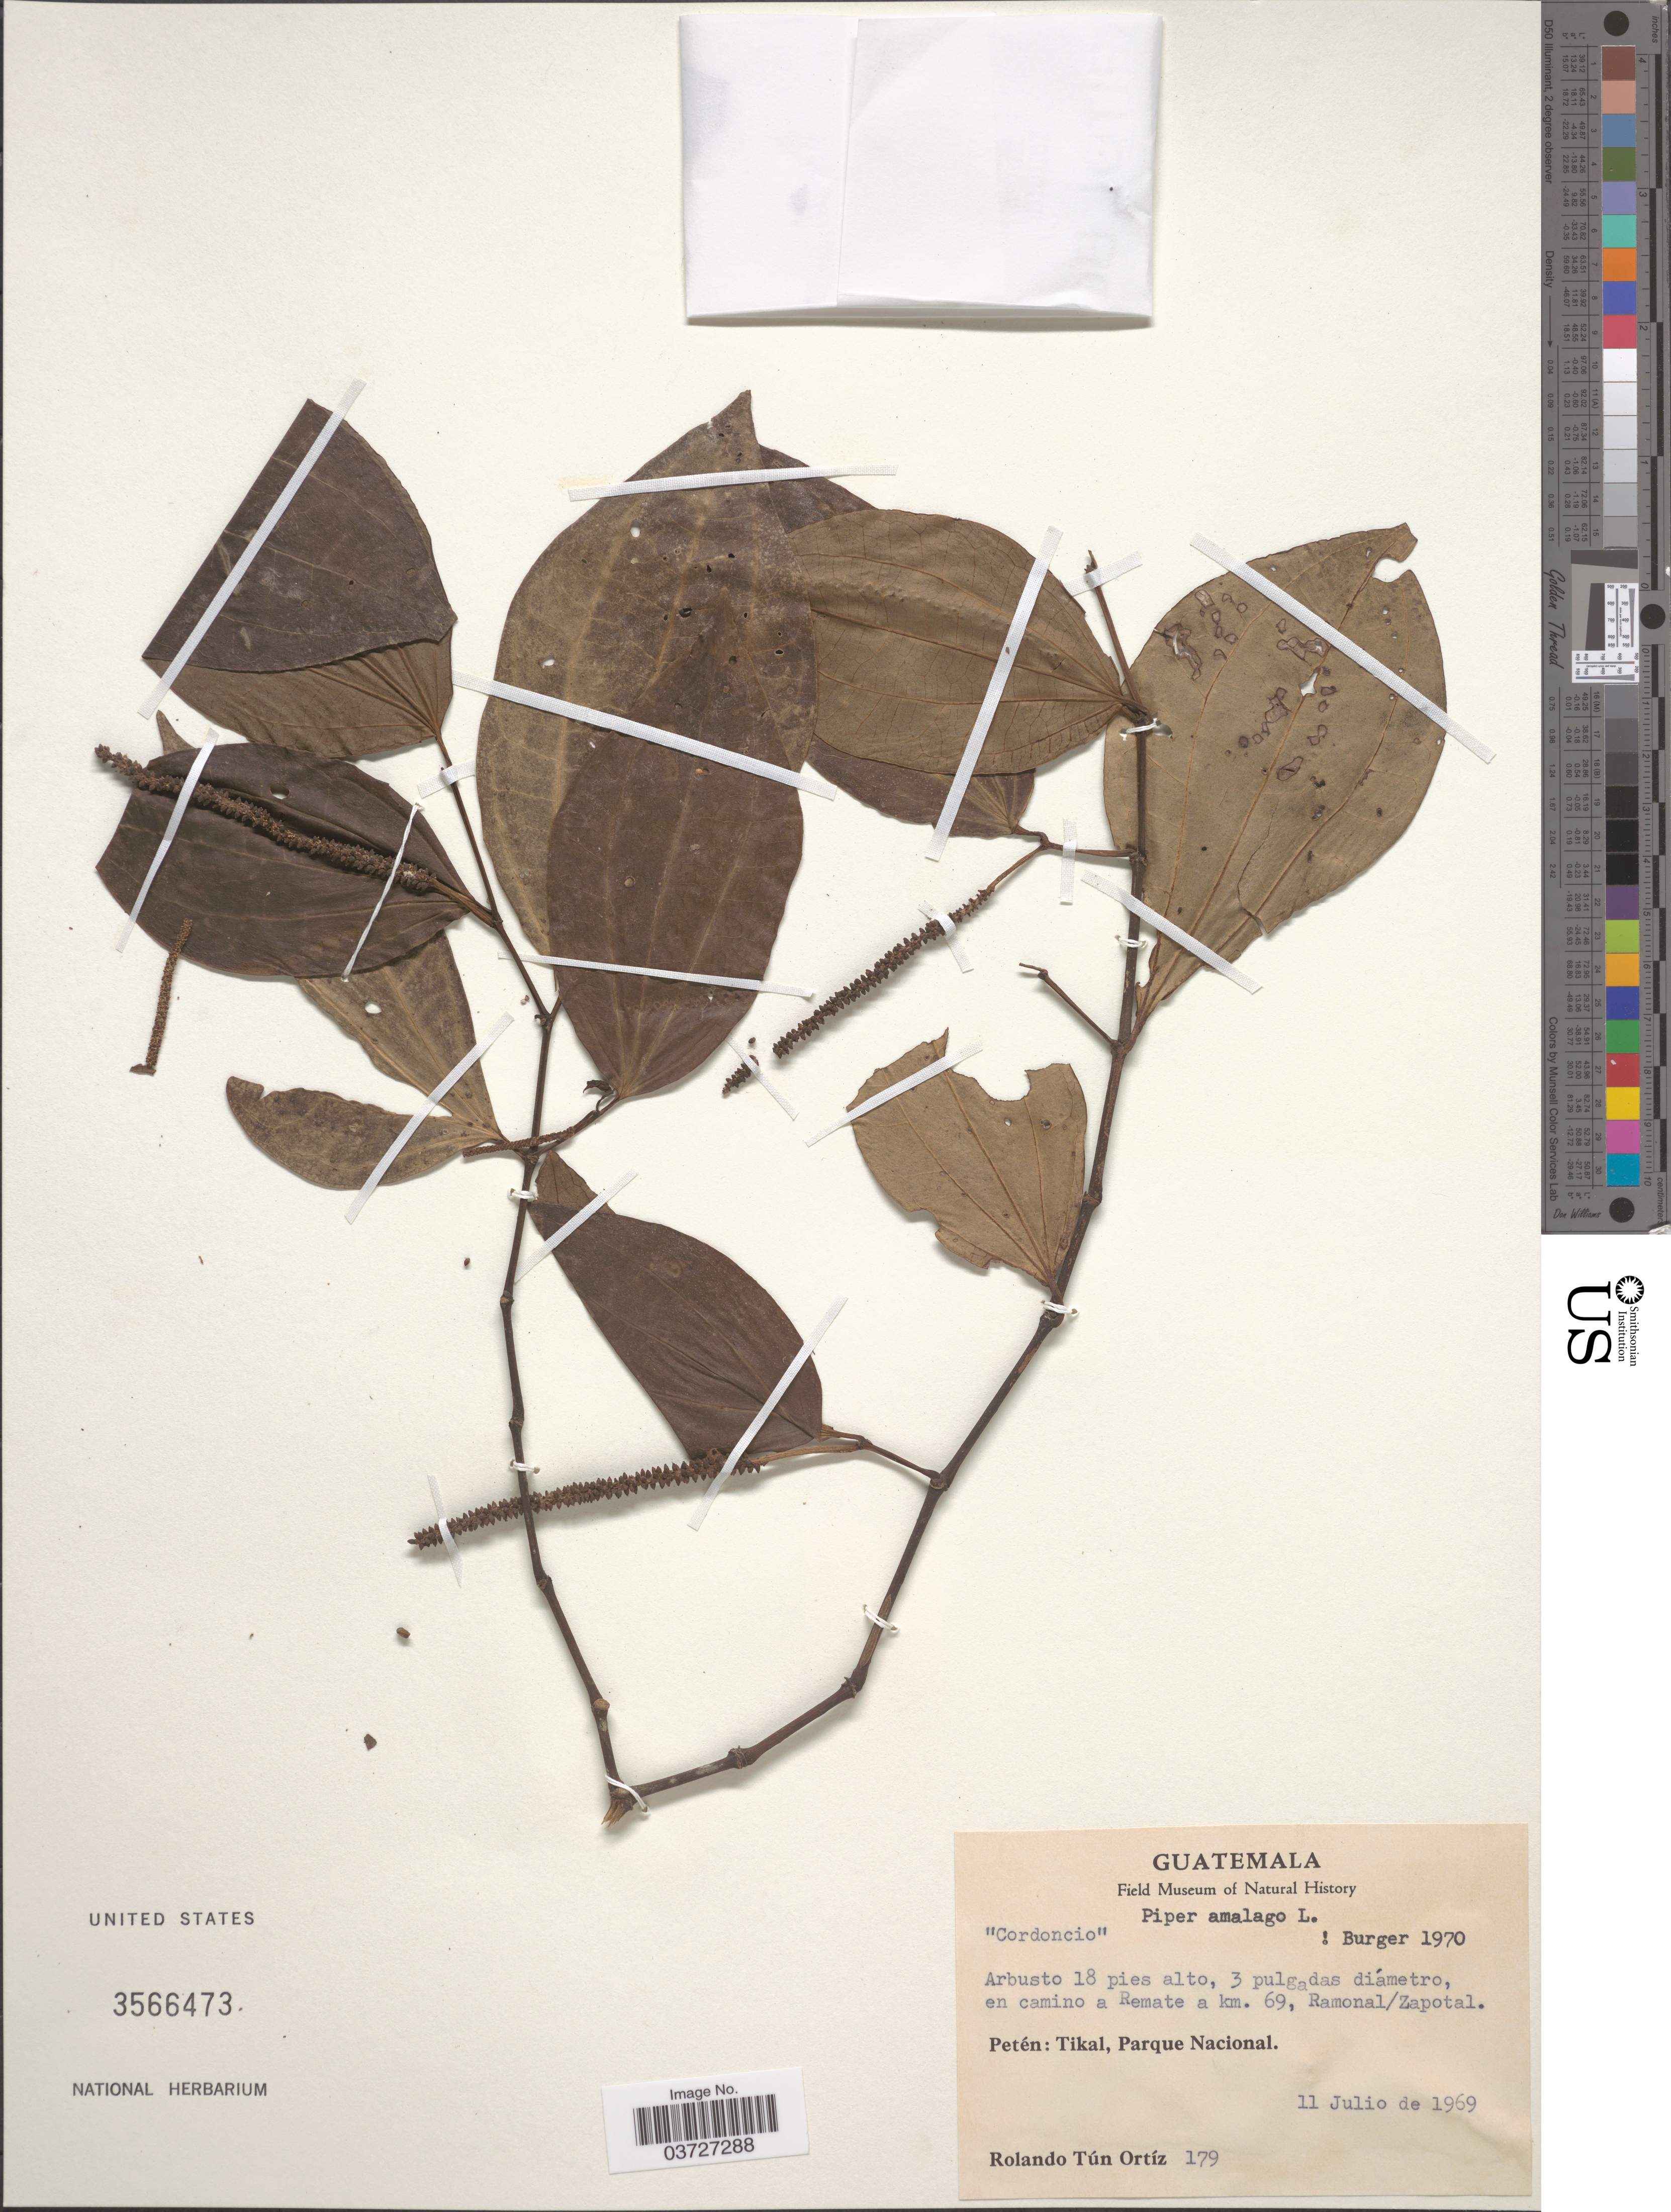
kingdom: Plantae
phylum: Tracheophyta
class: Magnoliopsida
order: Piperales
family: Piperaceae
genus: Piper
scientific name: Piper amalago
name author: L.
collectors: R. T. Ortíz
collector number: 179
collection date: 1969-07-11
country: Guatemala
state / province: El Peten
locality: En camino a Remate a km. 69, Ramonal/Zapotal. Petén: Tikal, Parque Nacional.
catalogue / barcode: US 3566473